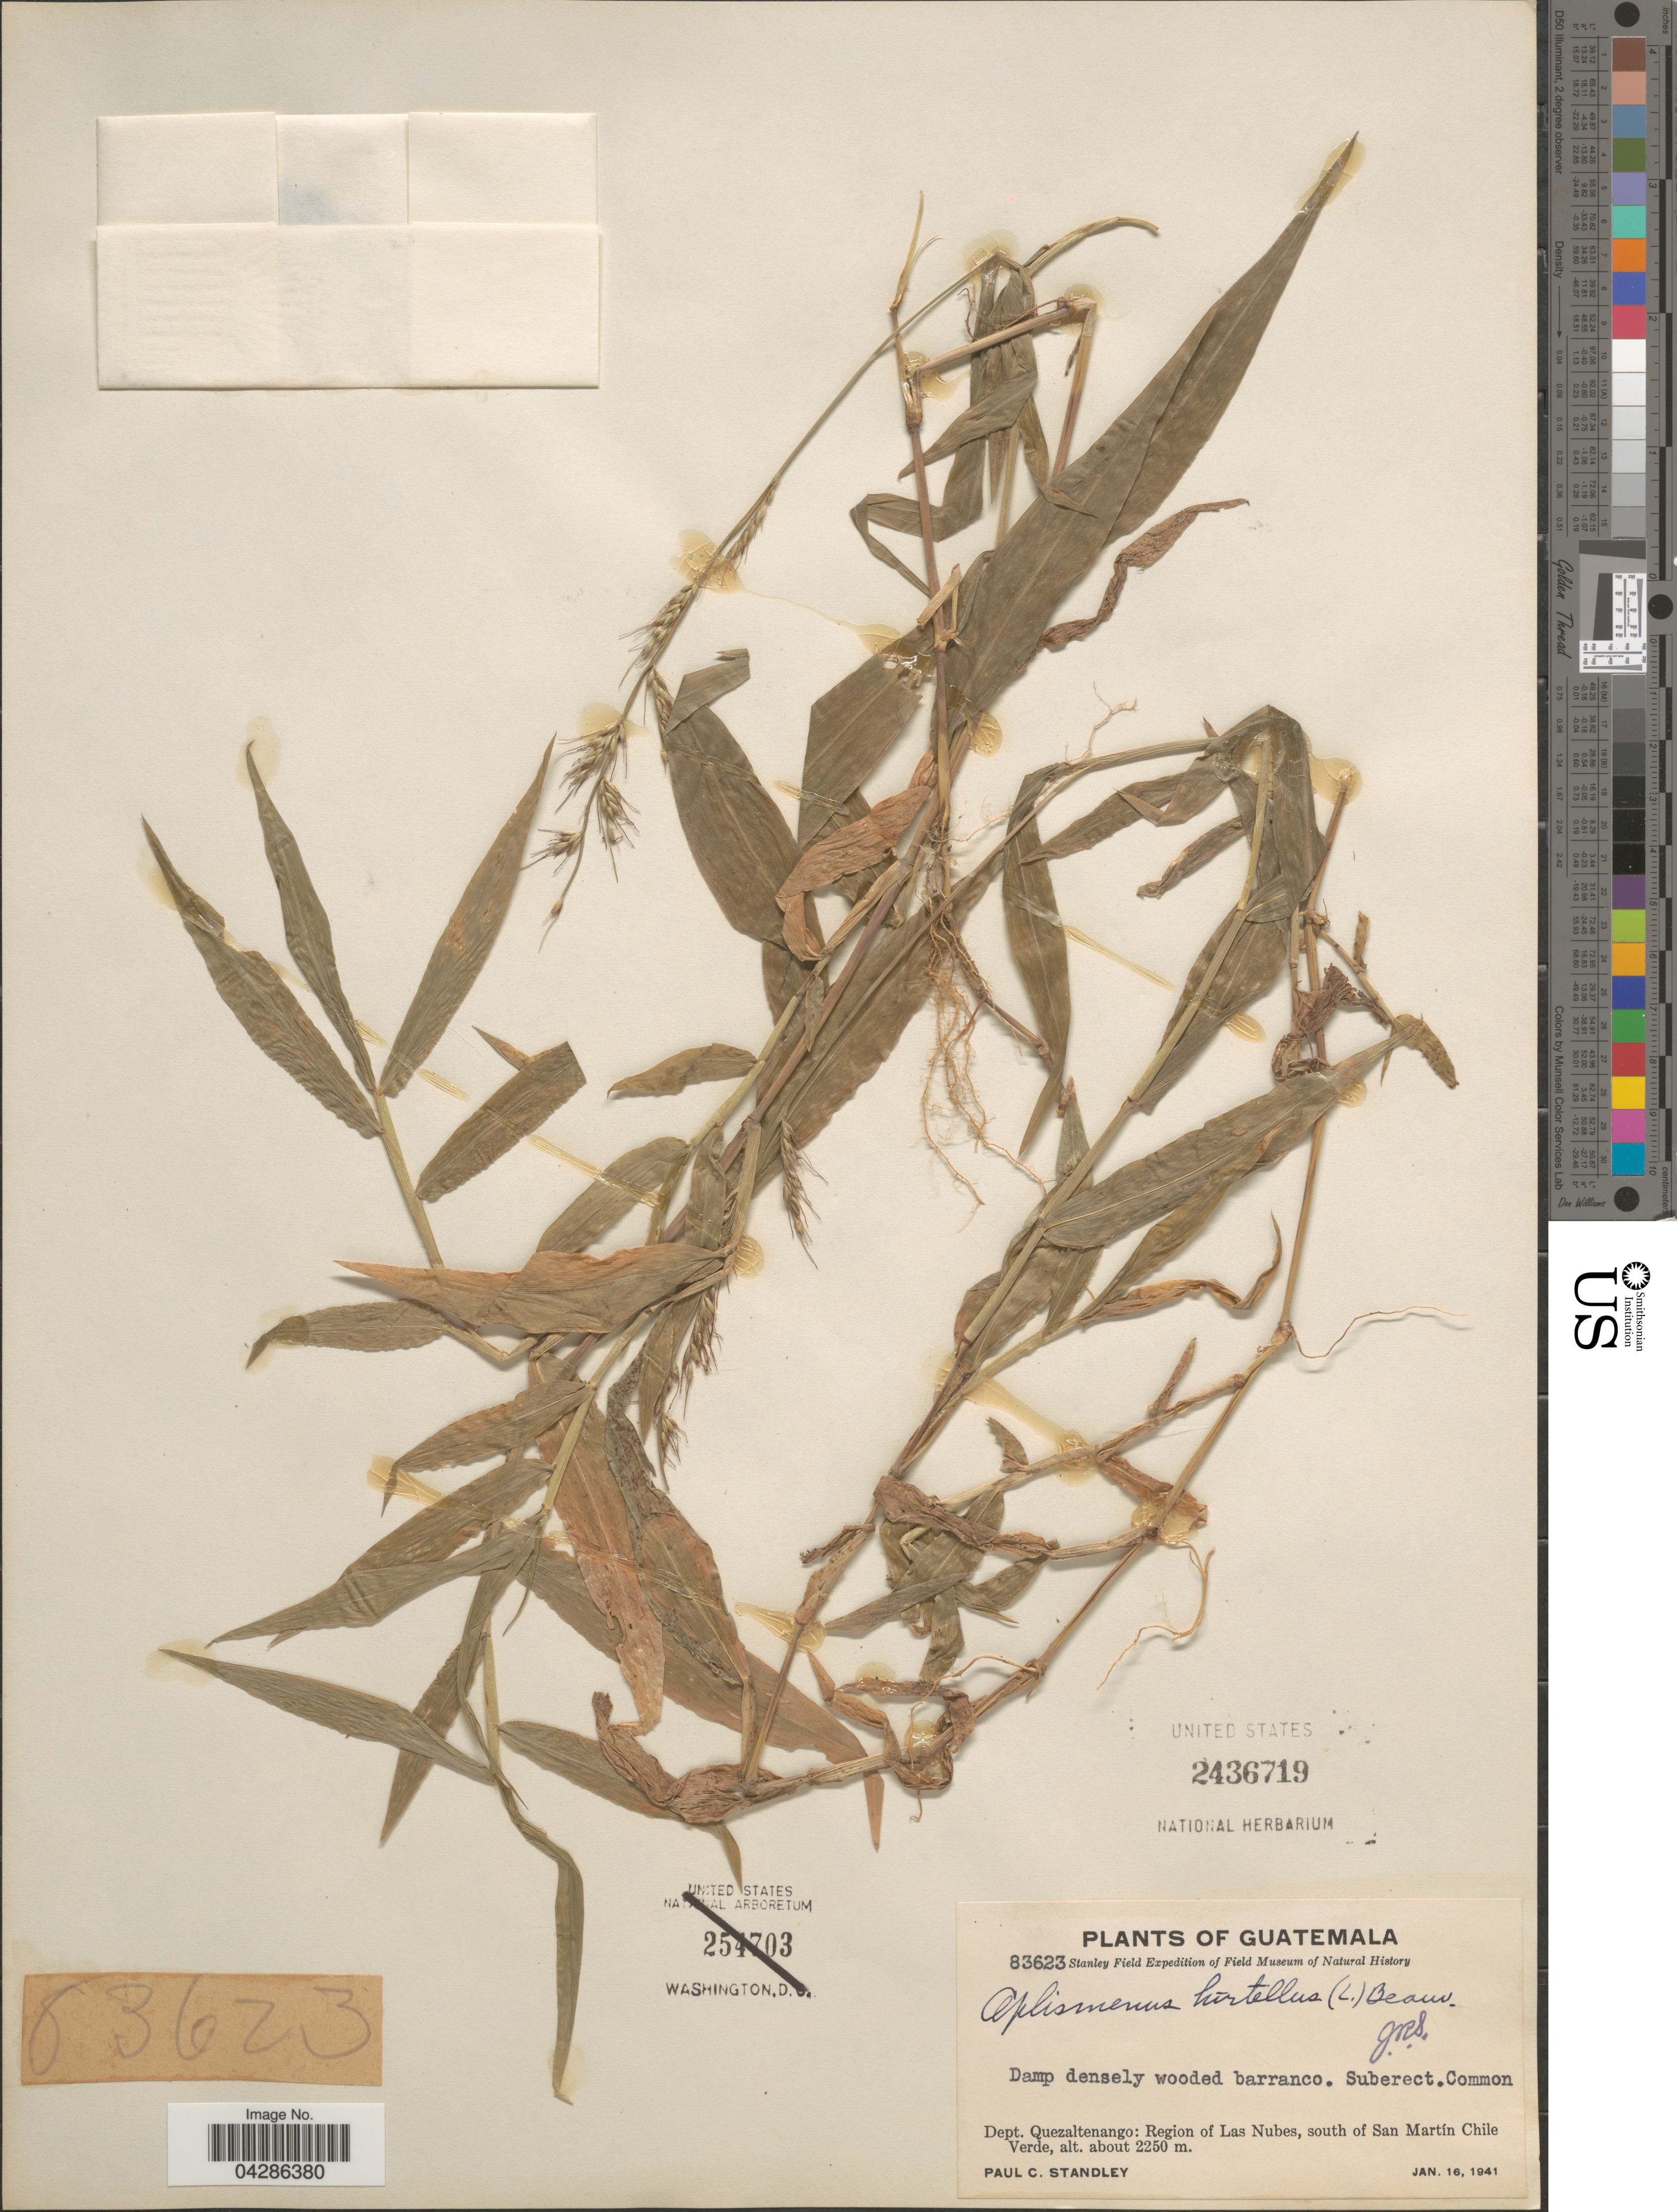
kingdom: Plantae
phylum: Tracheophyta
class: Liliopsida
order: Poales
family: Poaceae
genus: Oplismenus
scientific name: Oplismenus hirtellus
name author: (L.) P. Beauv.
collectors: P. C. Standley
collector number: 83623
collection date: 1941-01-16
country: Guatemala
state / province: Quetzaltenango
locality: Stanley Field Expedition of Field Museum of Natural History. Dept. Quezaltenango: Region of Las Nubes, south of San Martín Chile Verde.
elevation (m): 2250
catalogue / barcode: US 2436719